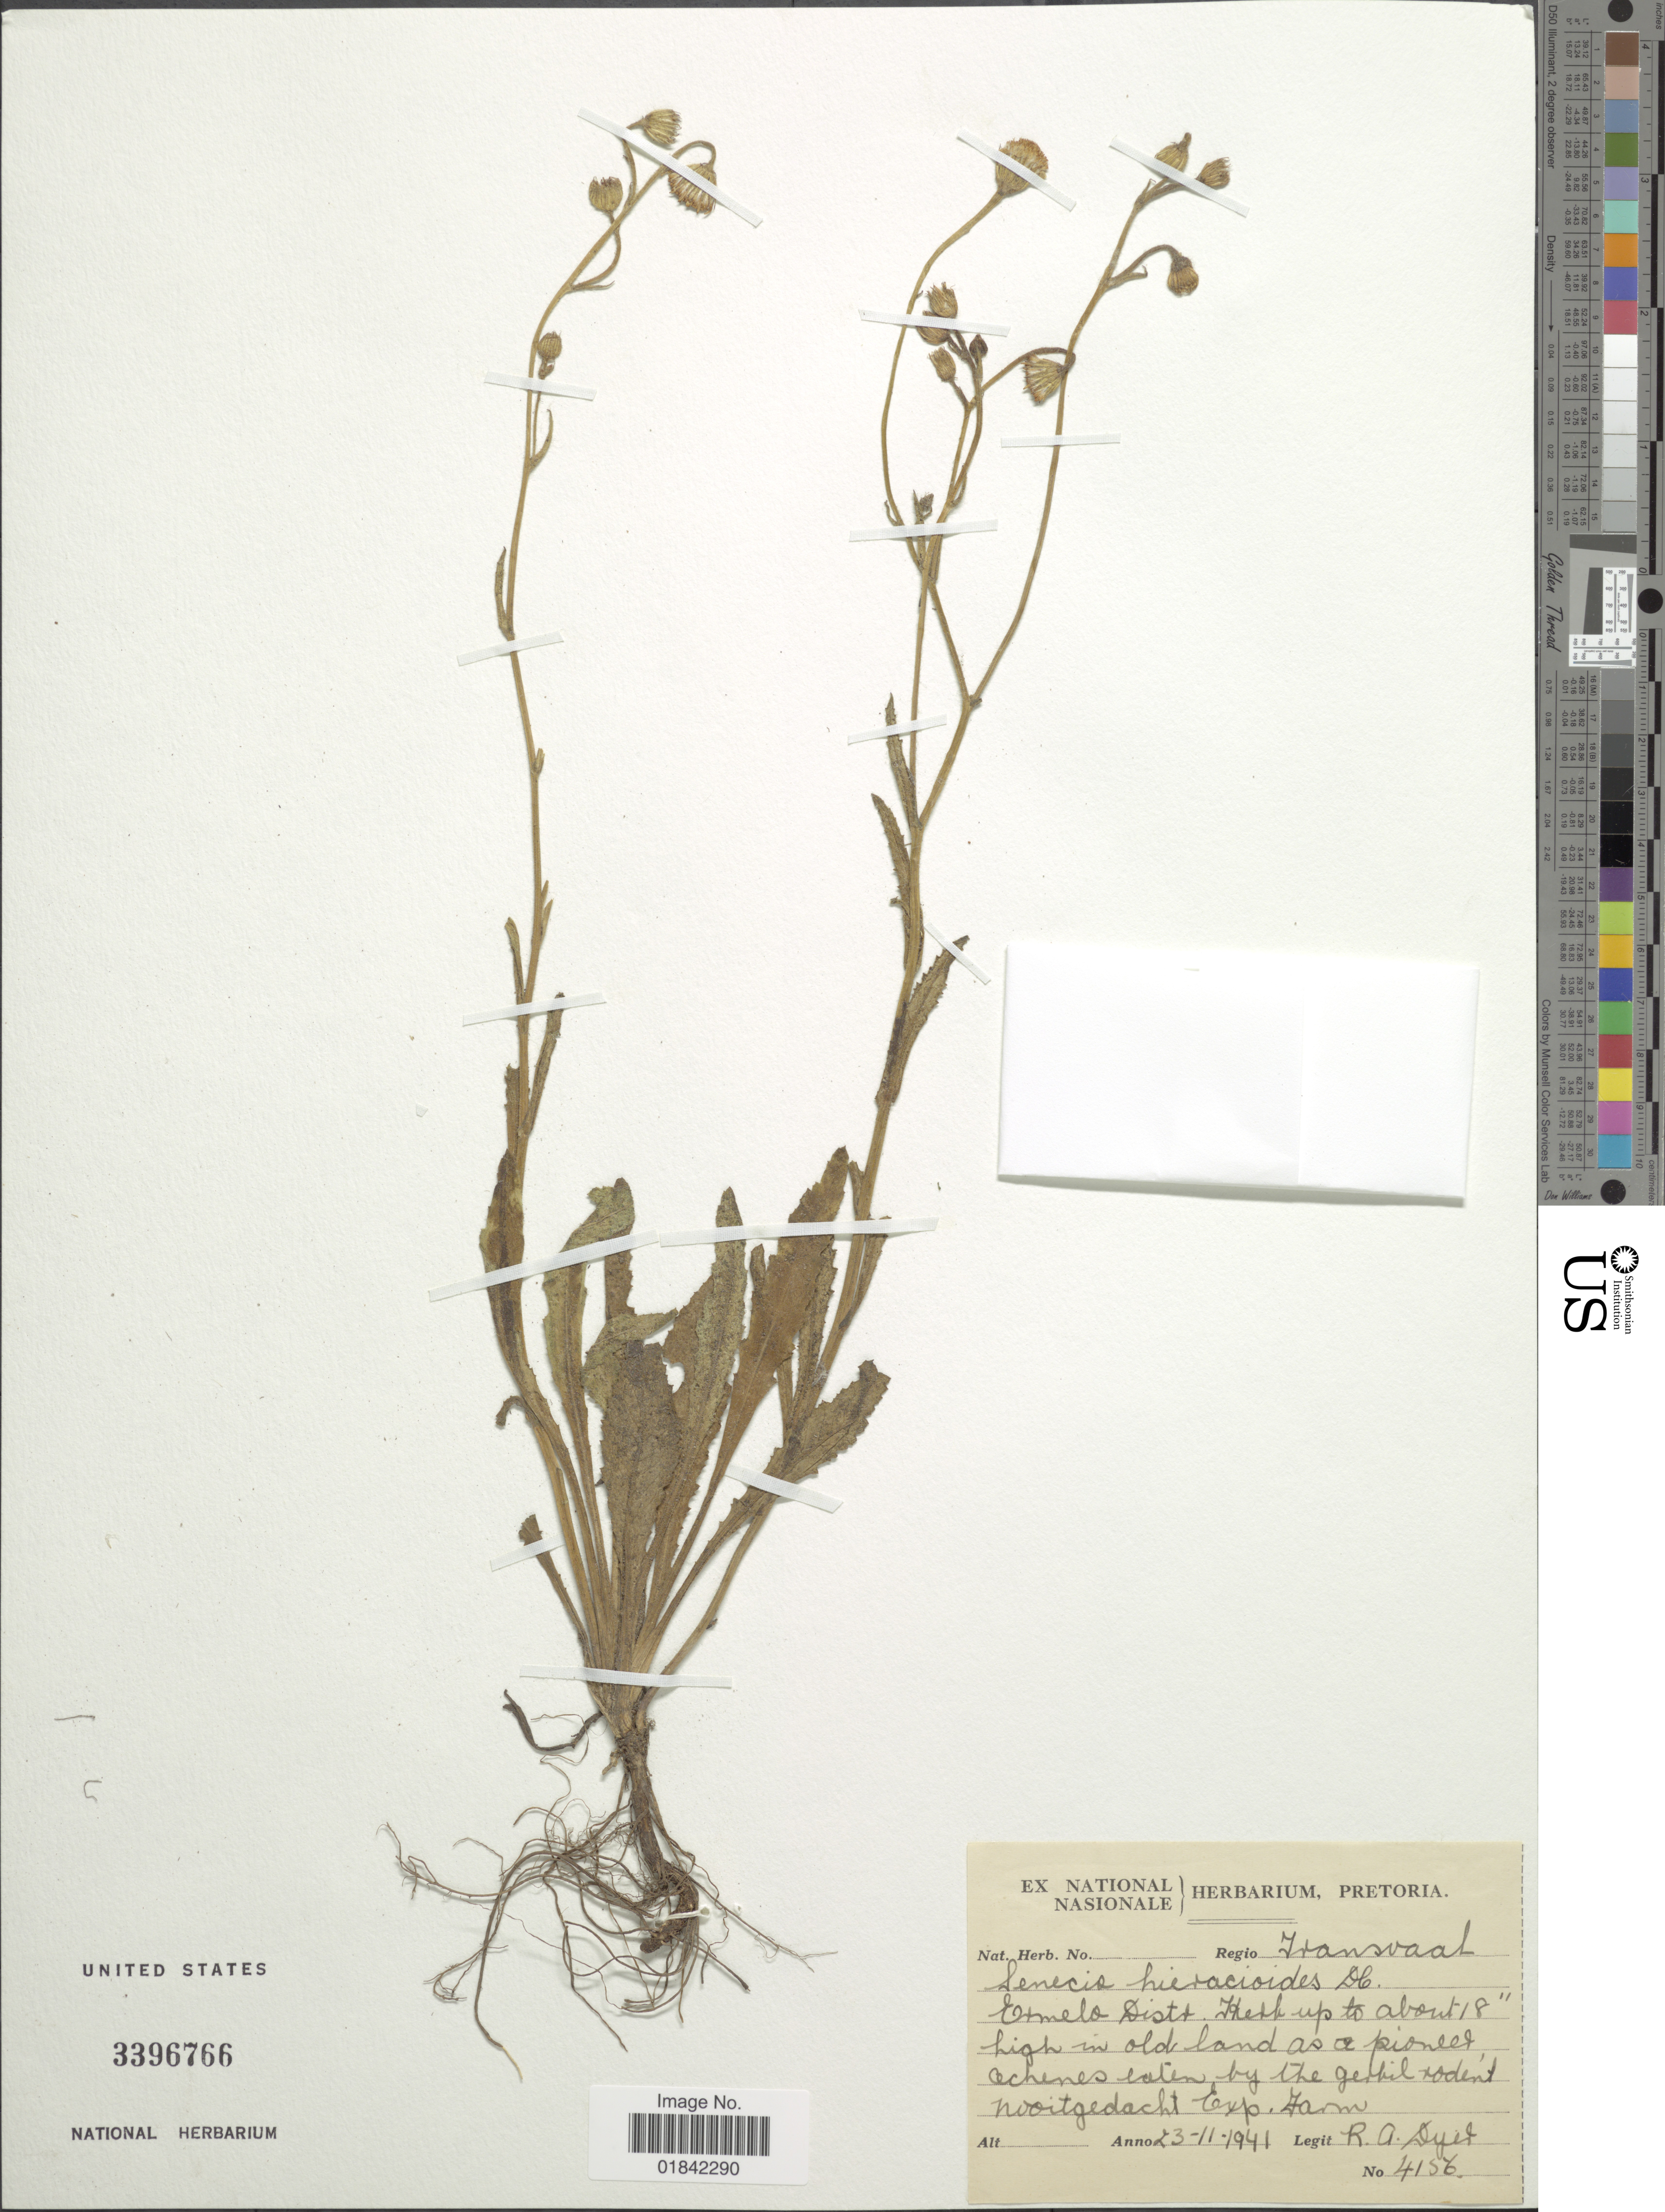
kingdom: Plantae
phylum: Tracheophyta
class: Magnoliopsida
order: Asterales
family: Asteraceae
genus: Senecio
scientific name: Senecio hieracioides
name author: DC.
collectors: R. A. Dyer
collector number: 4156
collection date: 1941-11-23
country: South Africa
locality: Transvaal, Ermelo Distr.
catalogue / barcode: US 3396766